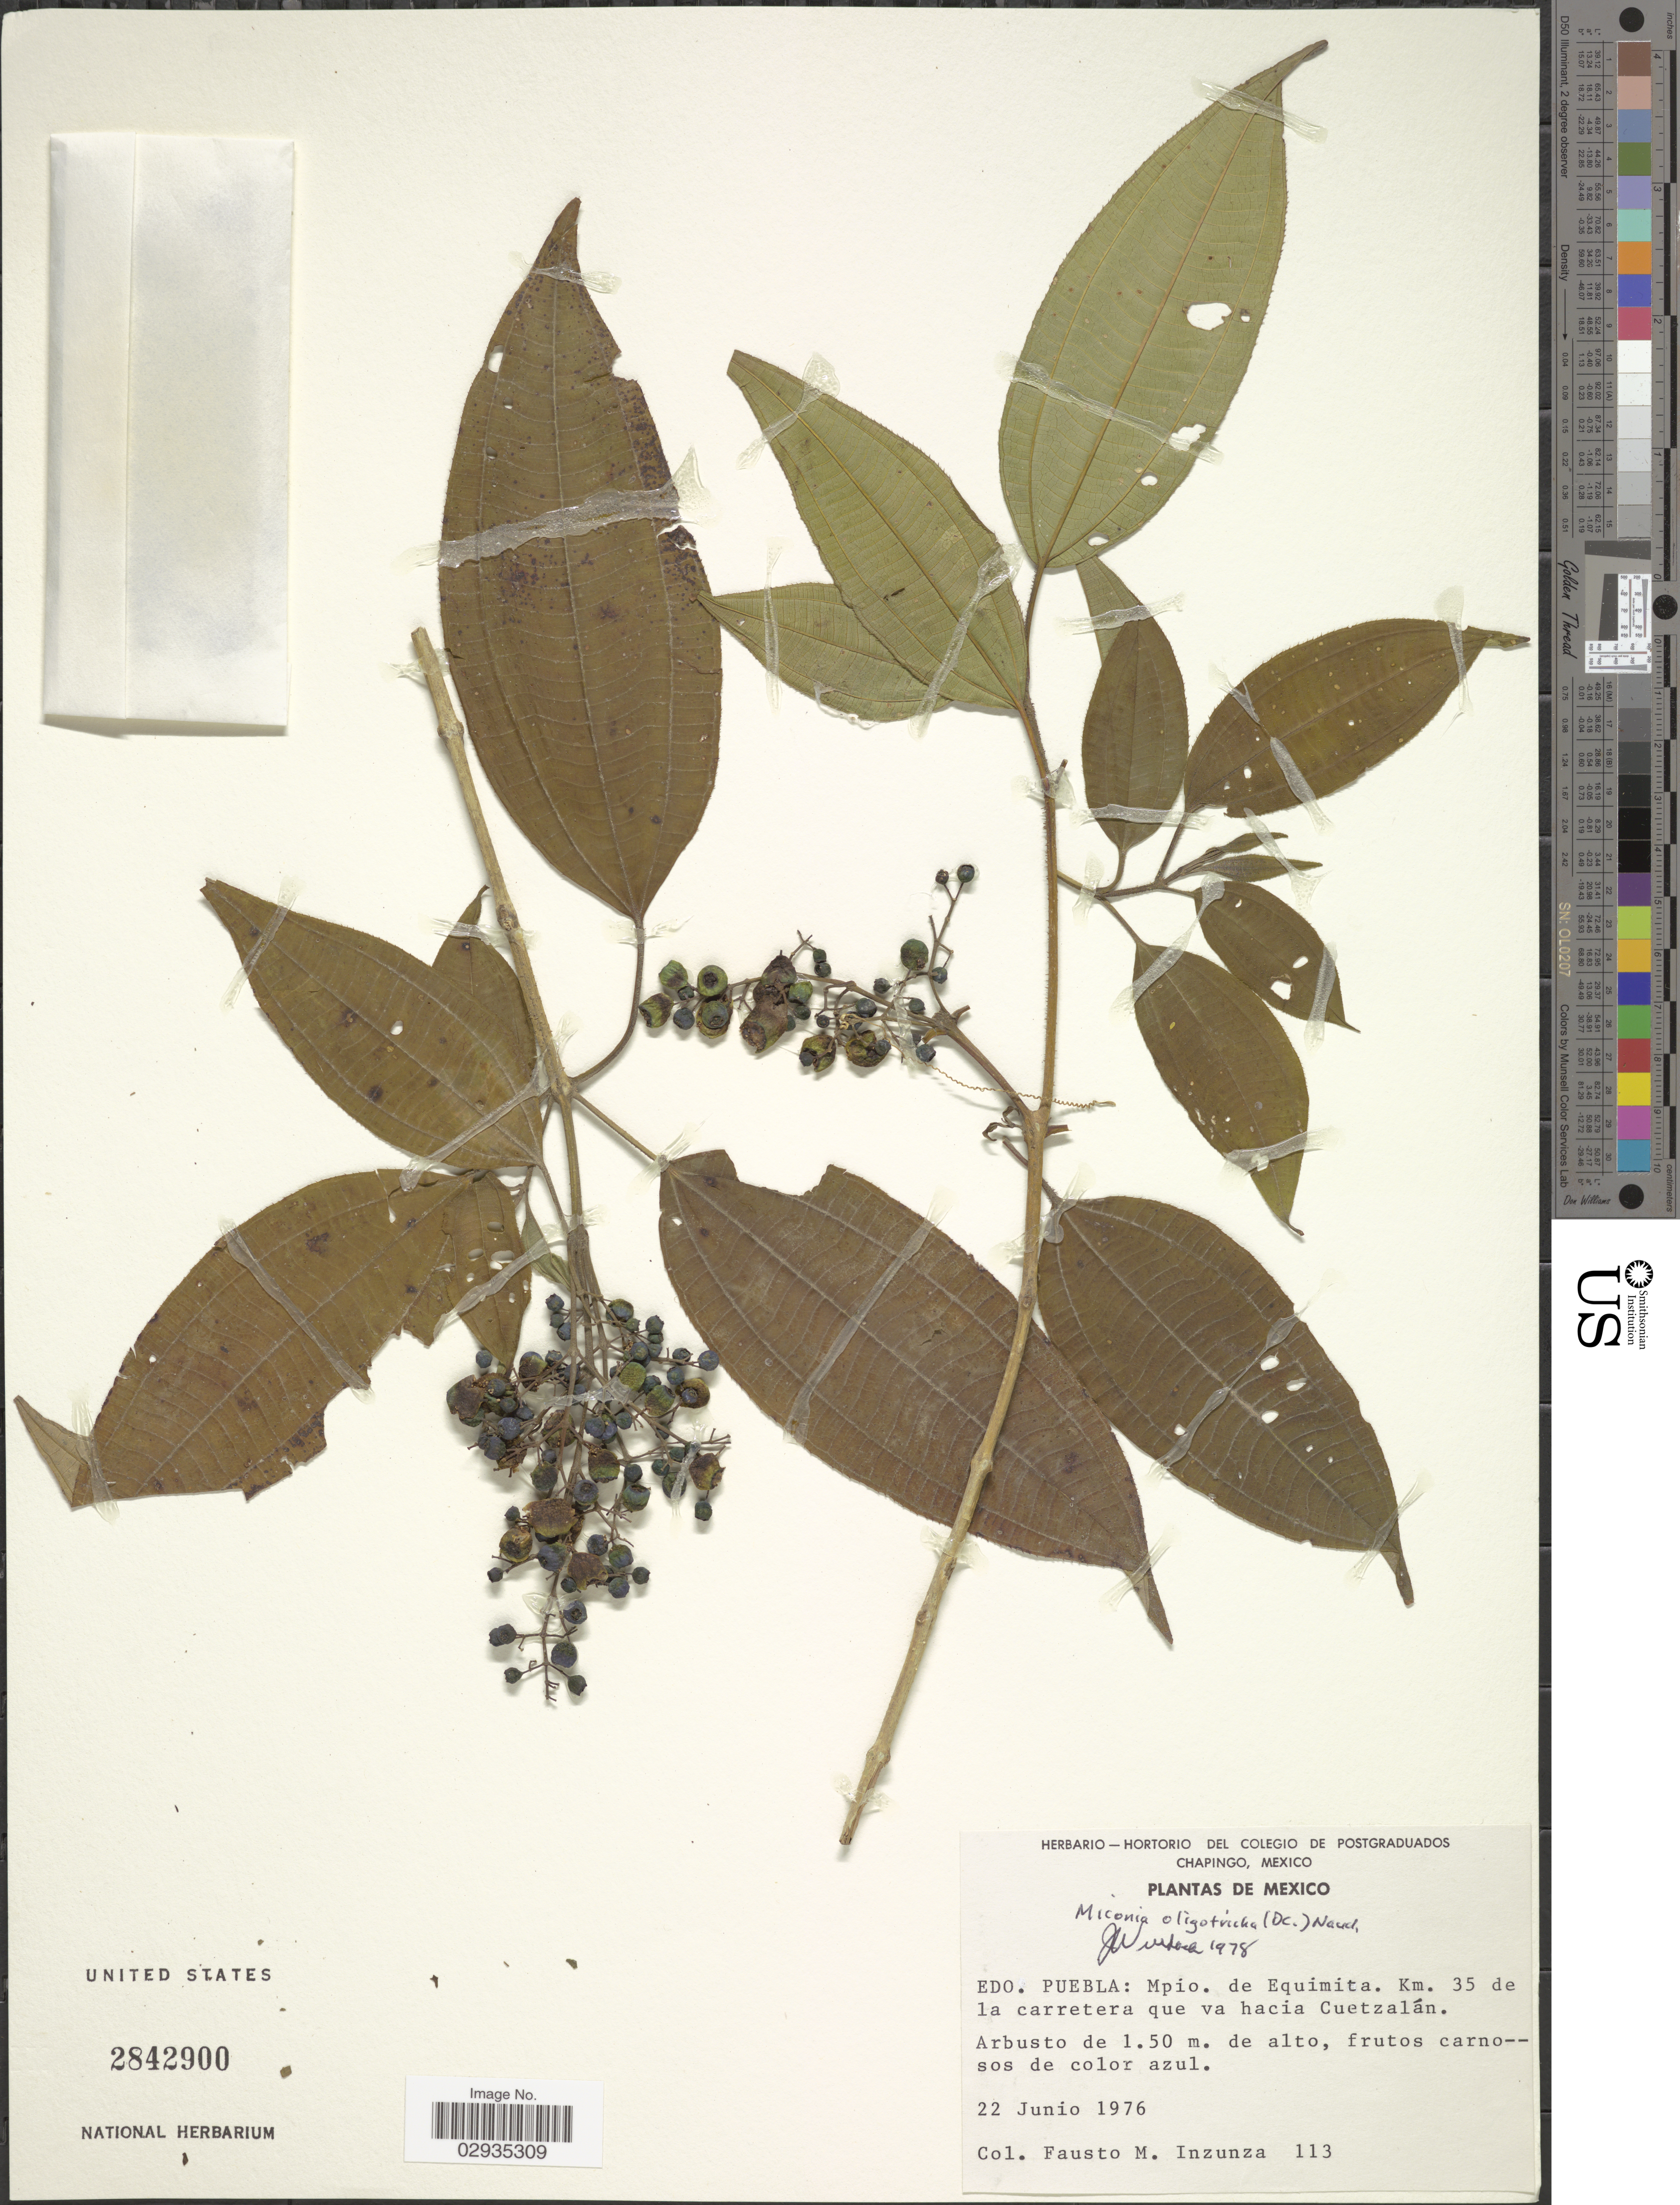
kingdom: Plantae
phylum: Tracheophyta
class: Magnoliopsida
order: Myrtales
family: Melastomataceae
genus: Miconia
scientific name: Miconia oligotricha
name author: (DC.) Naudin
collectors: F. Inzunza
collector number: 113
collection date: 1976-06-22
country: Mexico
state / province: Puebla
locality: Mpio. de Equimita, Km. 35 de la carretera que va hacia Cuetzalán.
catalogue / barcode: US 2842900